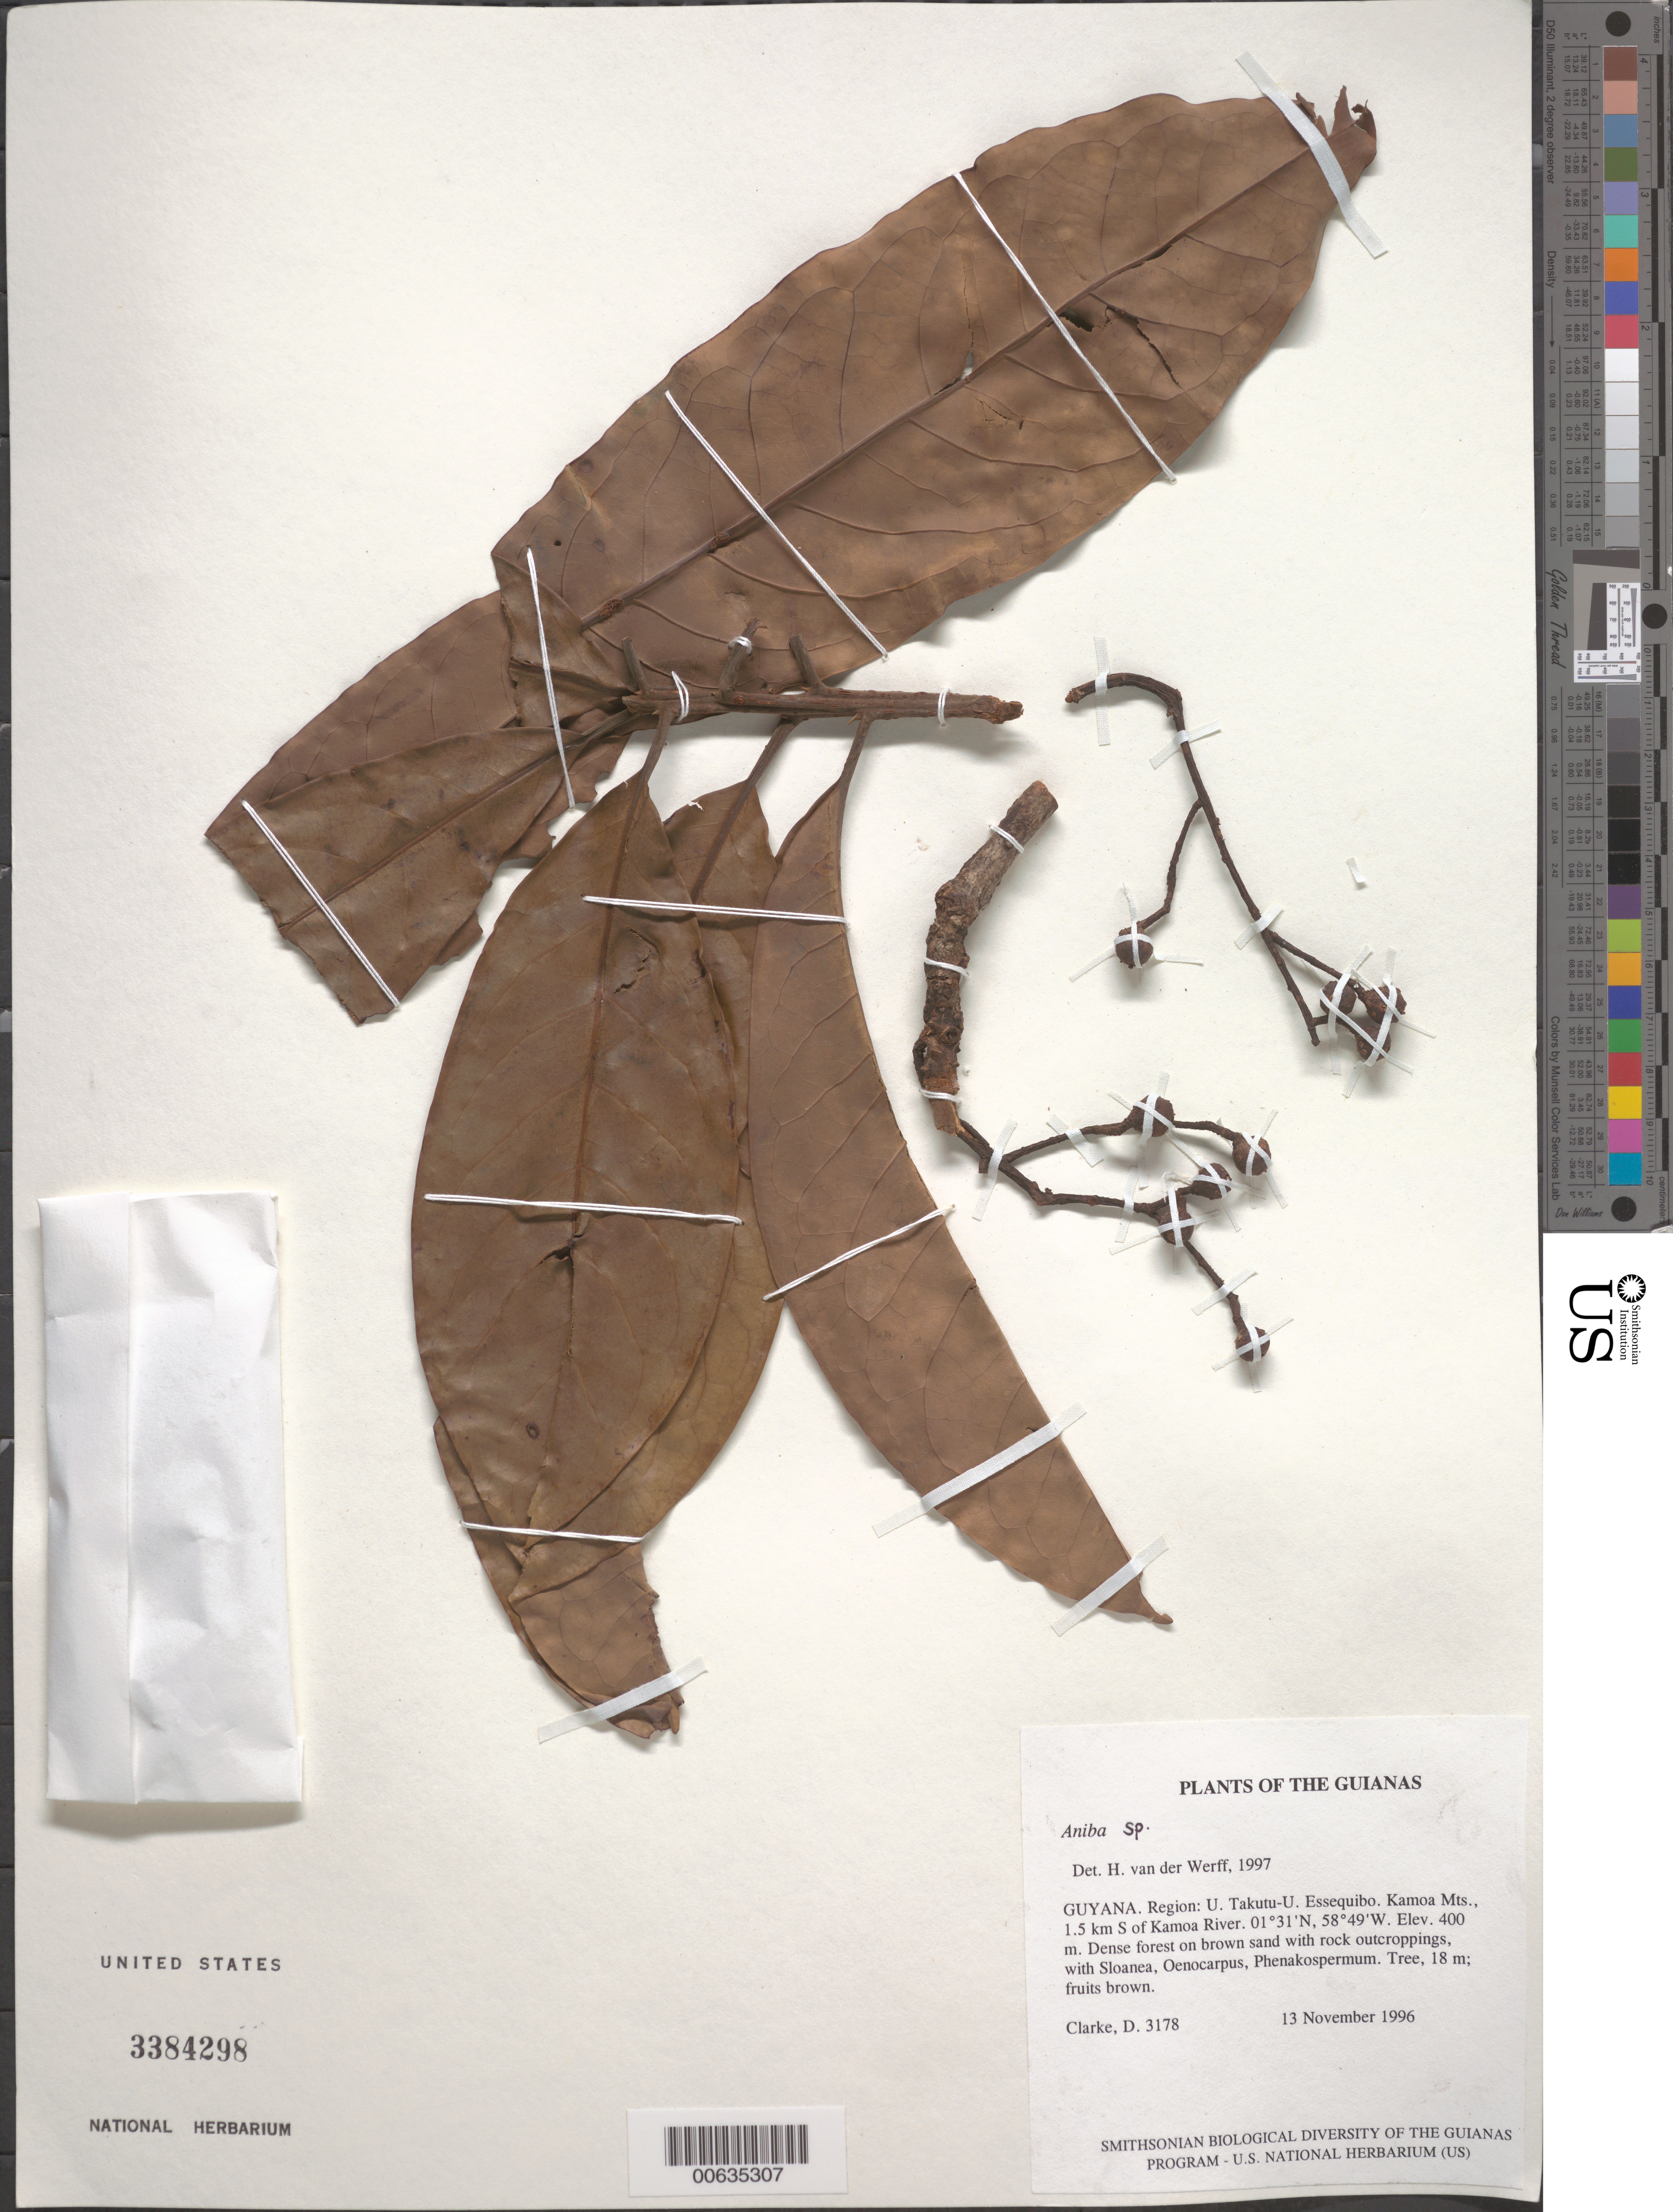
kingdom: Plantae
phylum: Tracheophyta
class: Magnoliopsida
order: Laurales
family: Lauraceae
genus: Aniba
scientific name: Aniba sp.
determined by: van der Werff, H., (MO), Missouri Botanical Garden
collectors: H. D. Clarke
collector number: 3178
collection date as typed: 13 November 1996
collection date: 1996-11-13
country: Guyana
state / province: U. Takutu-U. Essequibo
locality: Kamoa Mts., 1.5 km S of Kamoa River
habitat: Dense forest on brown sand with rock outcroppings, with Sloanea, Oenocarpus, Phenakospermum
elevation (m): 400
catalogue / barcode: US 3384298